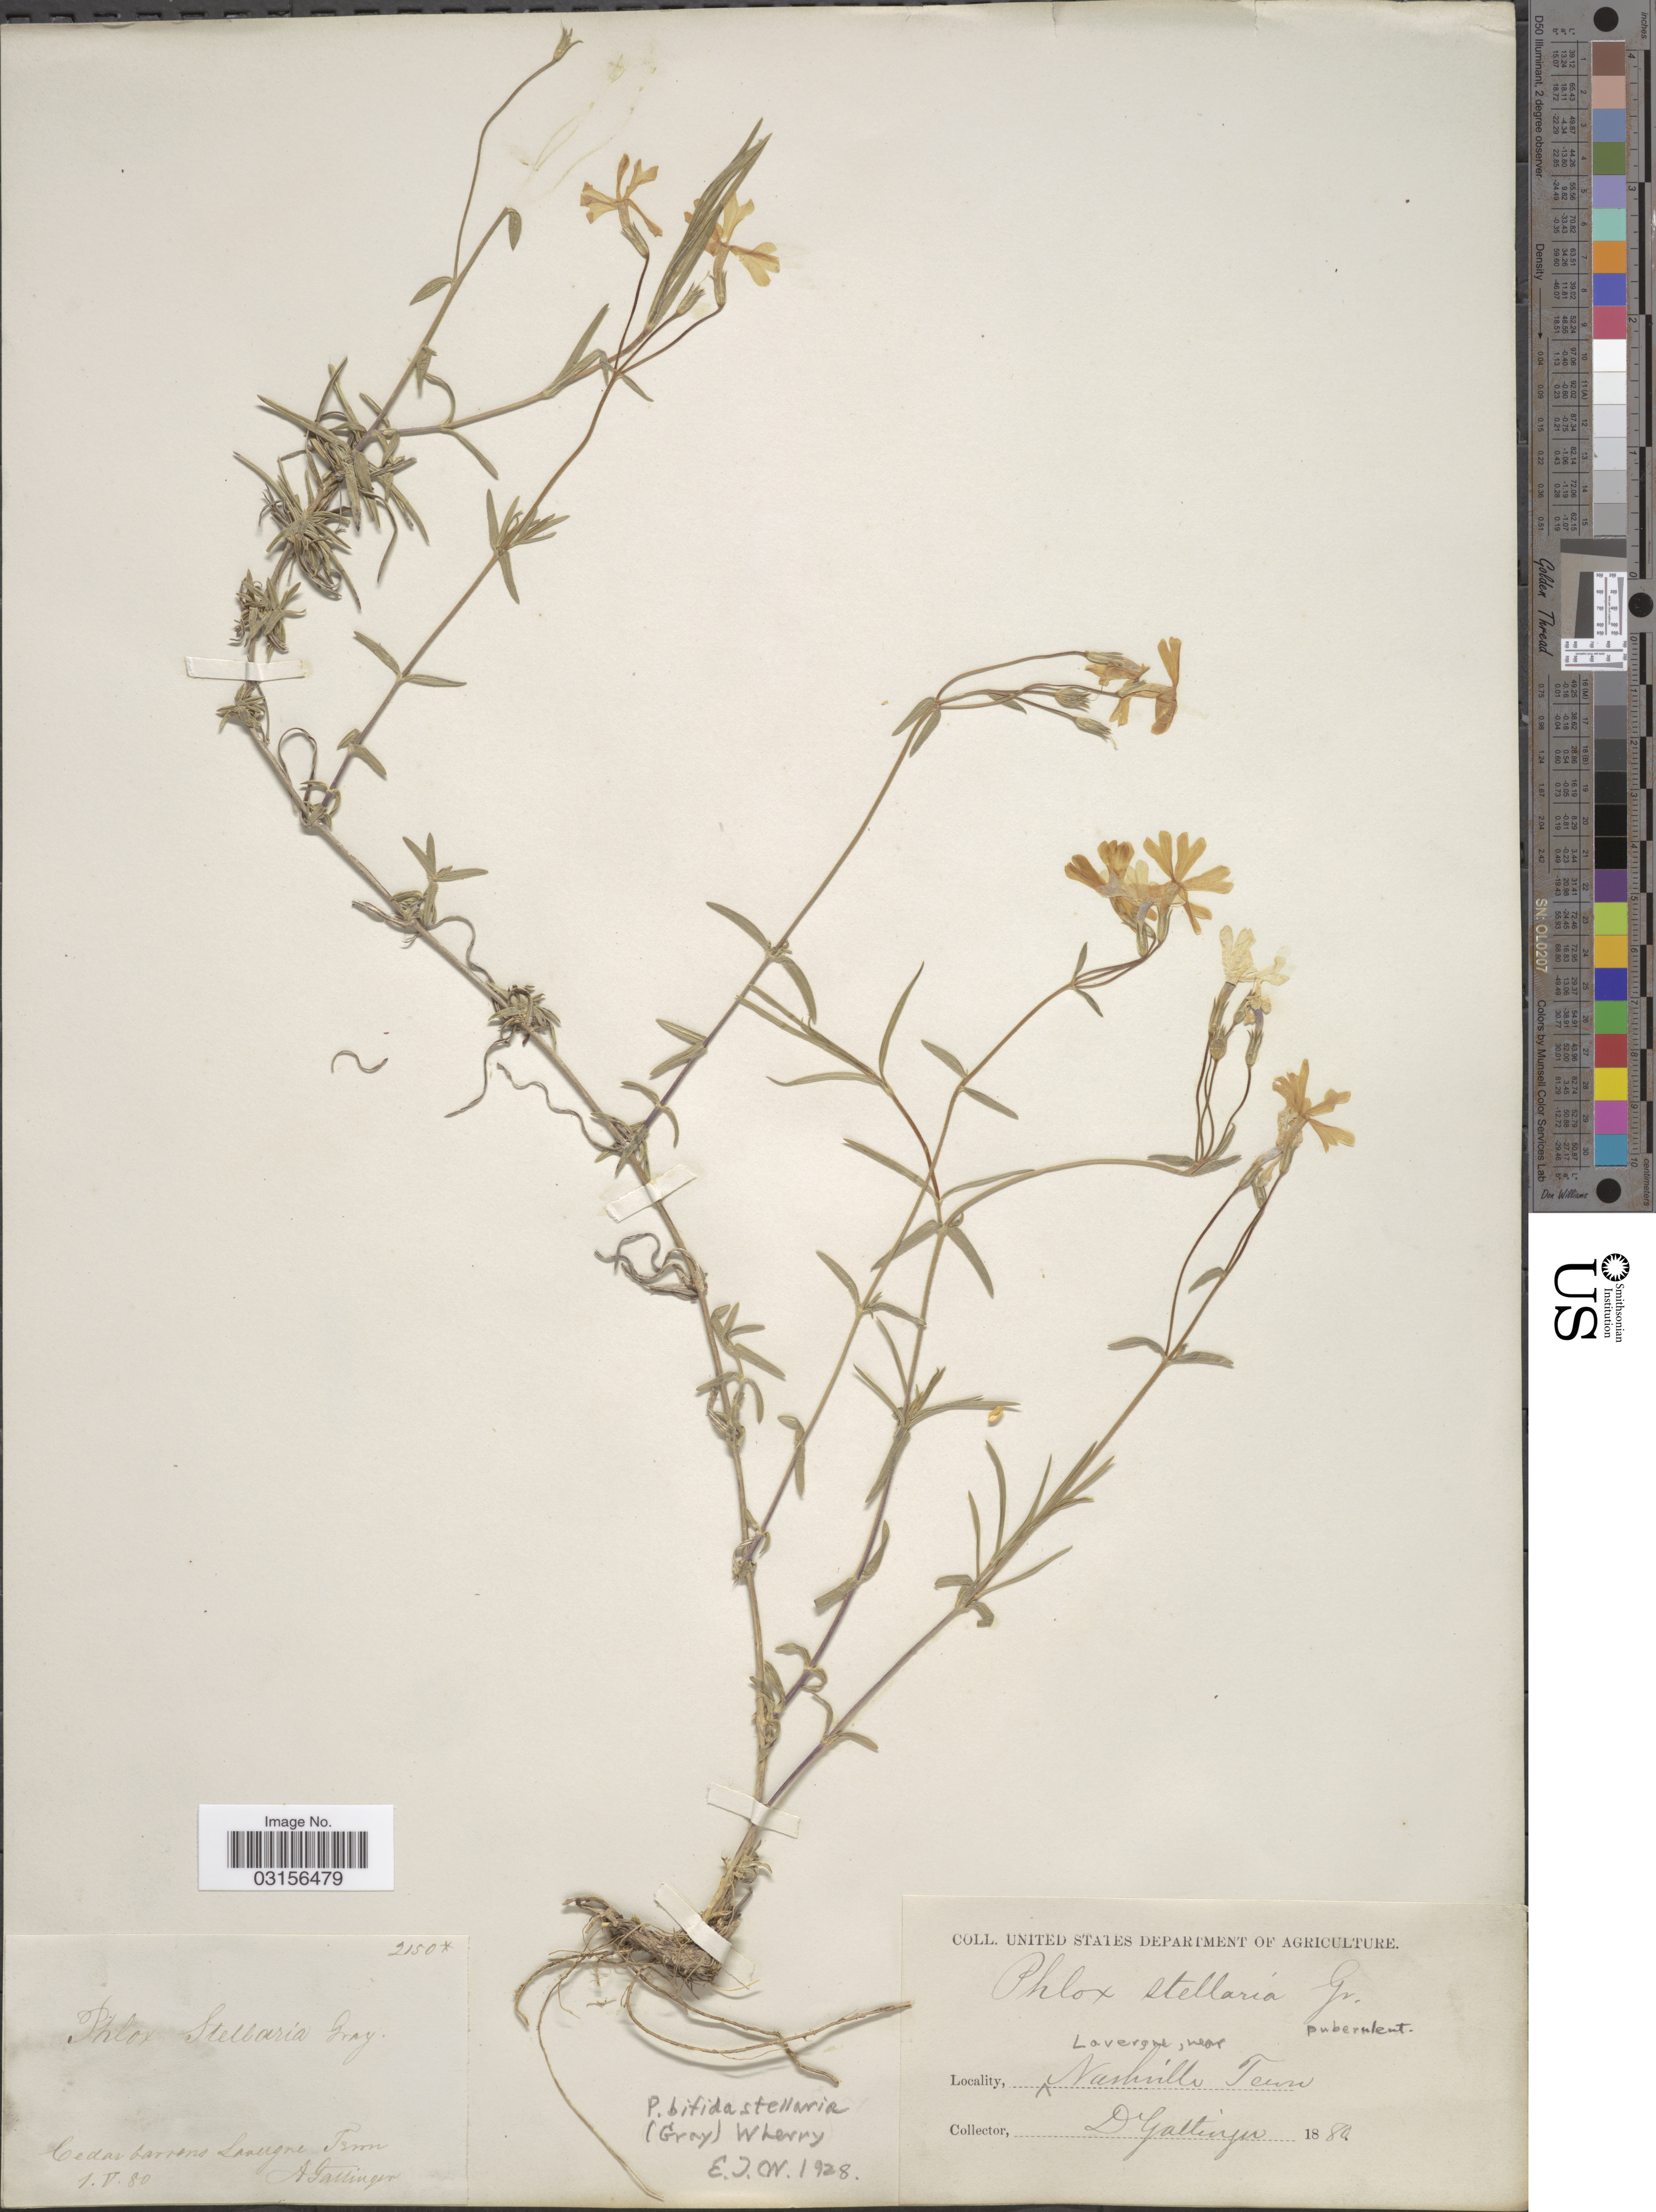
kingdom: Plantae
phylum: Tracheophyta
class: Magnoliopsida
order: Ericales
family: Polemoniaceae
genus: Phlox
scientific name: Phlox bifida subsp. stellaria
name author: (A. Gray) Wherry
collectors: A. Gattinger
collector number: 2150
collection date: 1880-05-01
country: United States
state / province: Tennessee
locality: Nashville Tenn. Cedar barrens Lavergne.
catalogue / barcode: US 103111